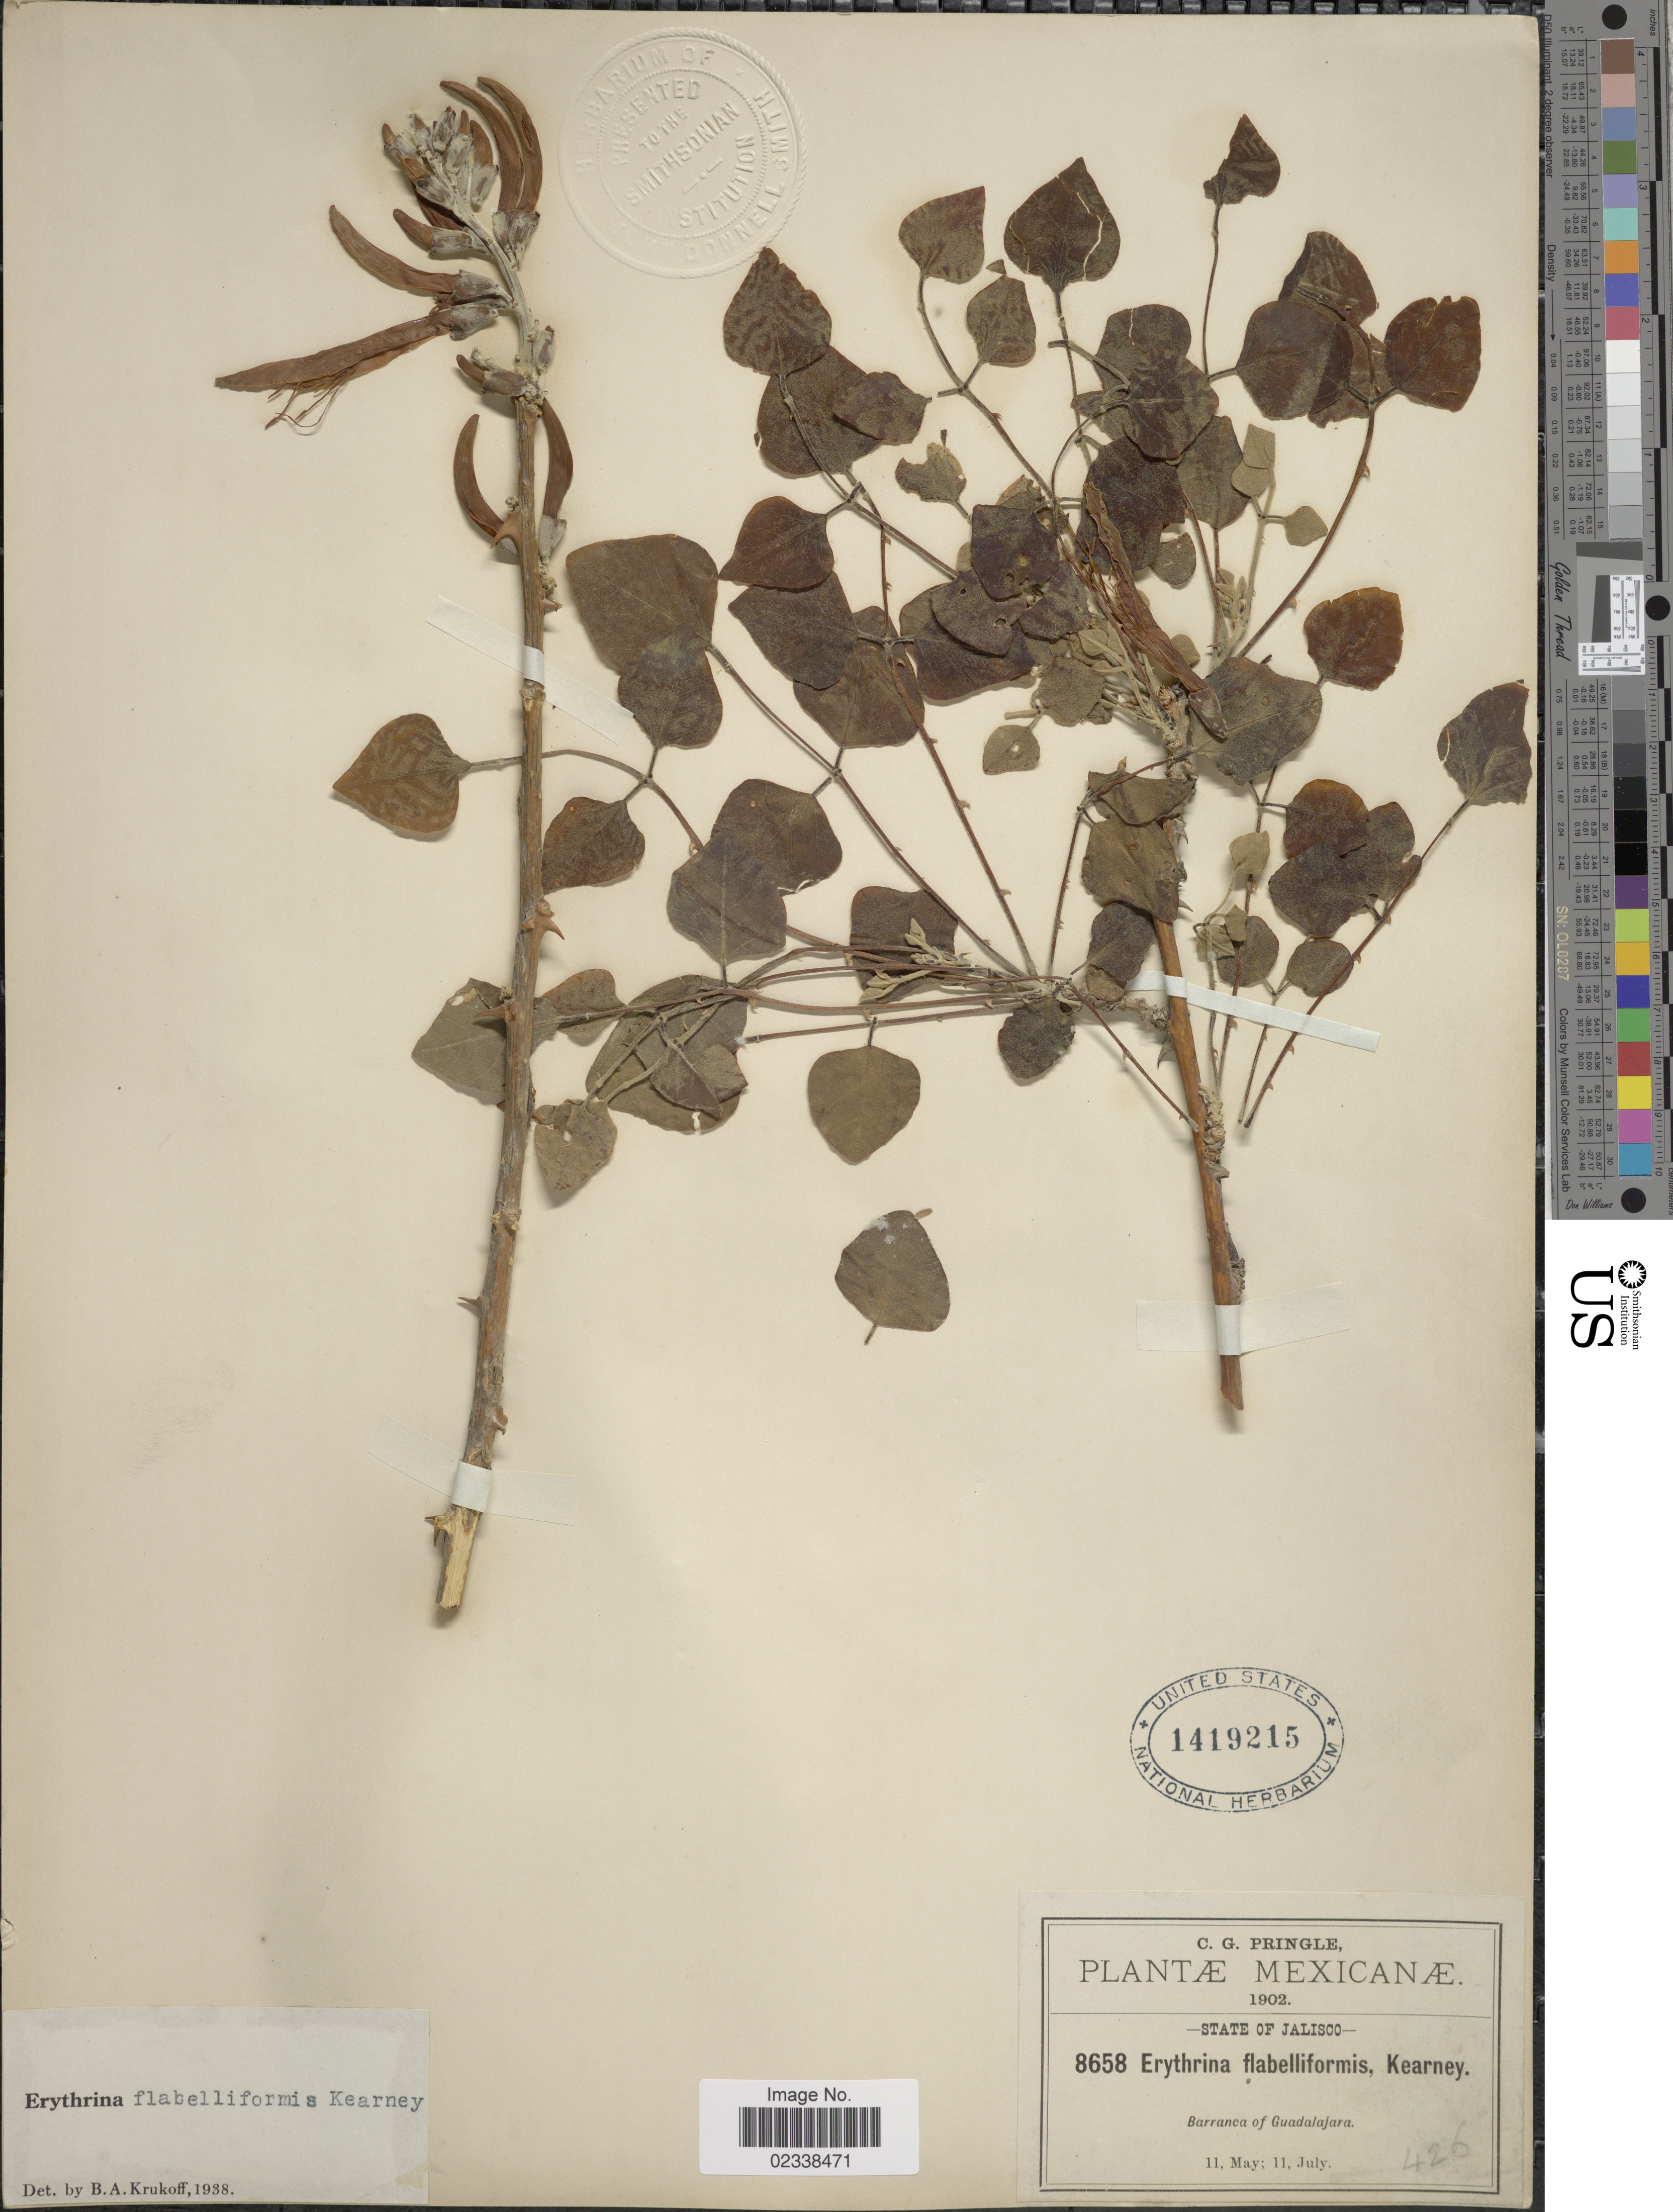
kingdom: Plantae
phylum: Tracheophyta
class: Magnoliopsida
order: Fabales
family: Fabaceae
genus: Erythrina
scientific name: Erythrina flabelliformis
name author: Kearney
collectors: C. G. Pringle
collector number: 8658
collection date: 1902-05-11/1902-07-11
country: Mexico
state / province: Jalisco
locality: Barranca of Guadalakara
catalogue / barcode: US 1419215